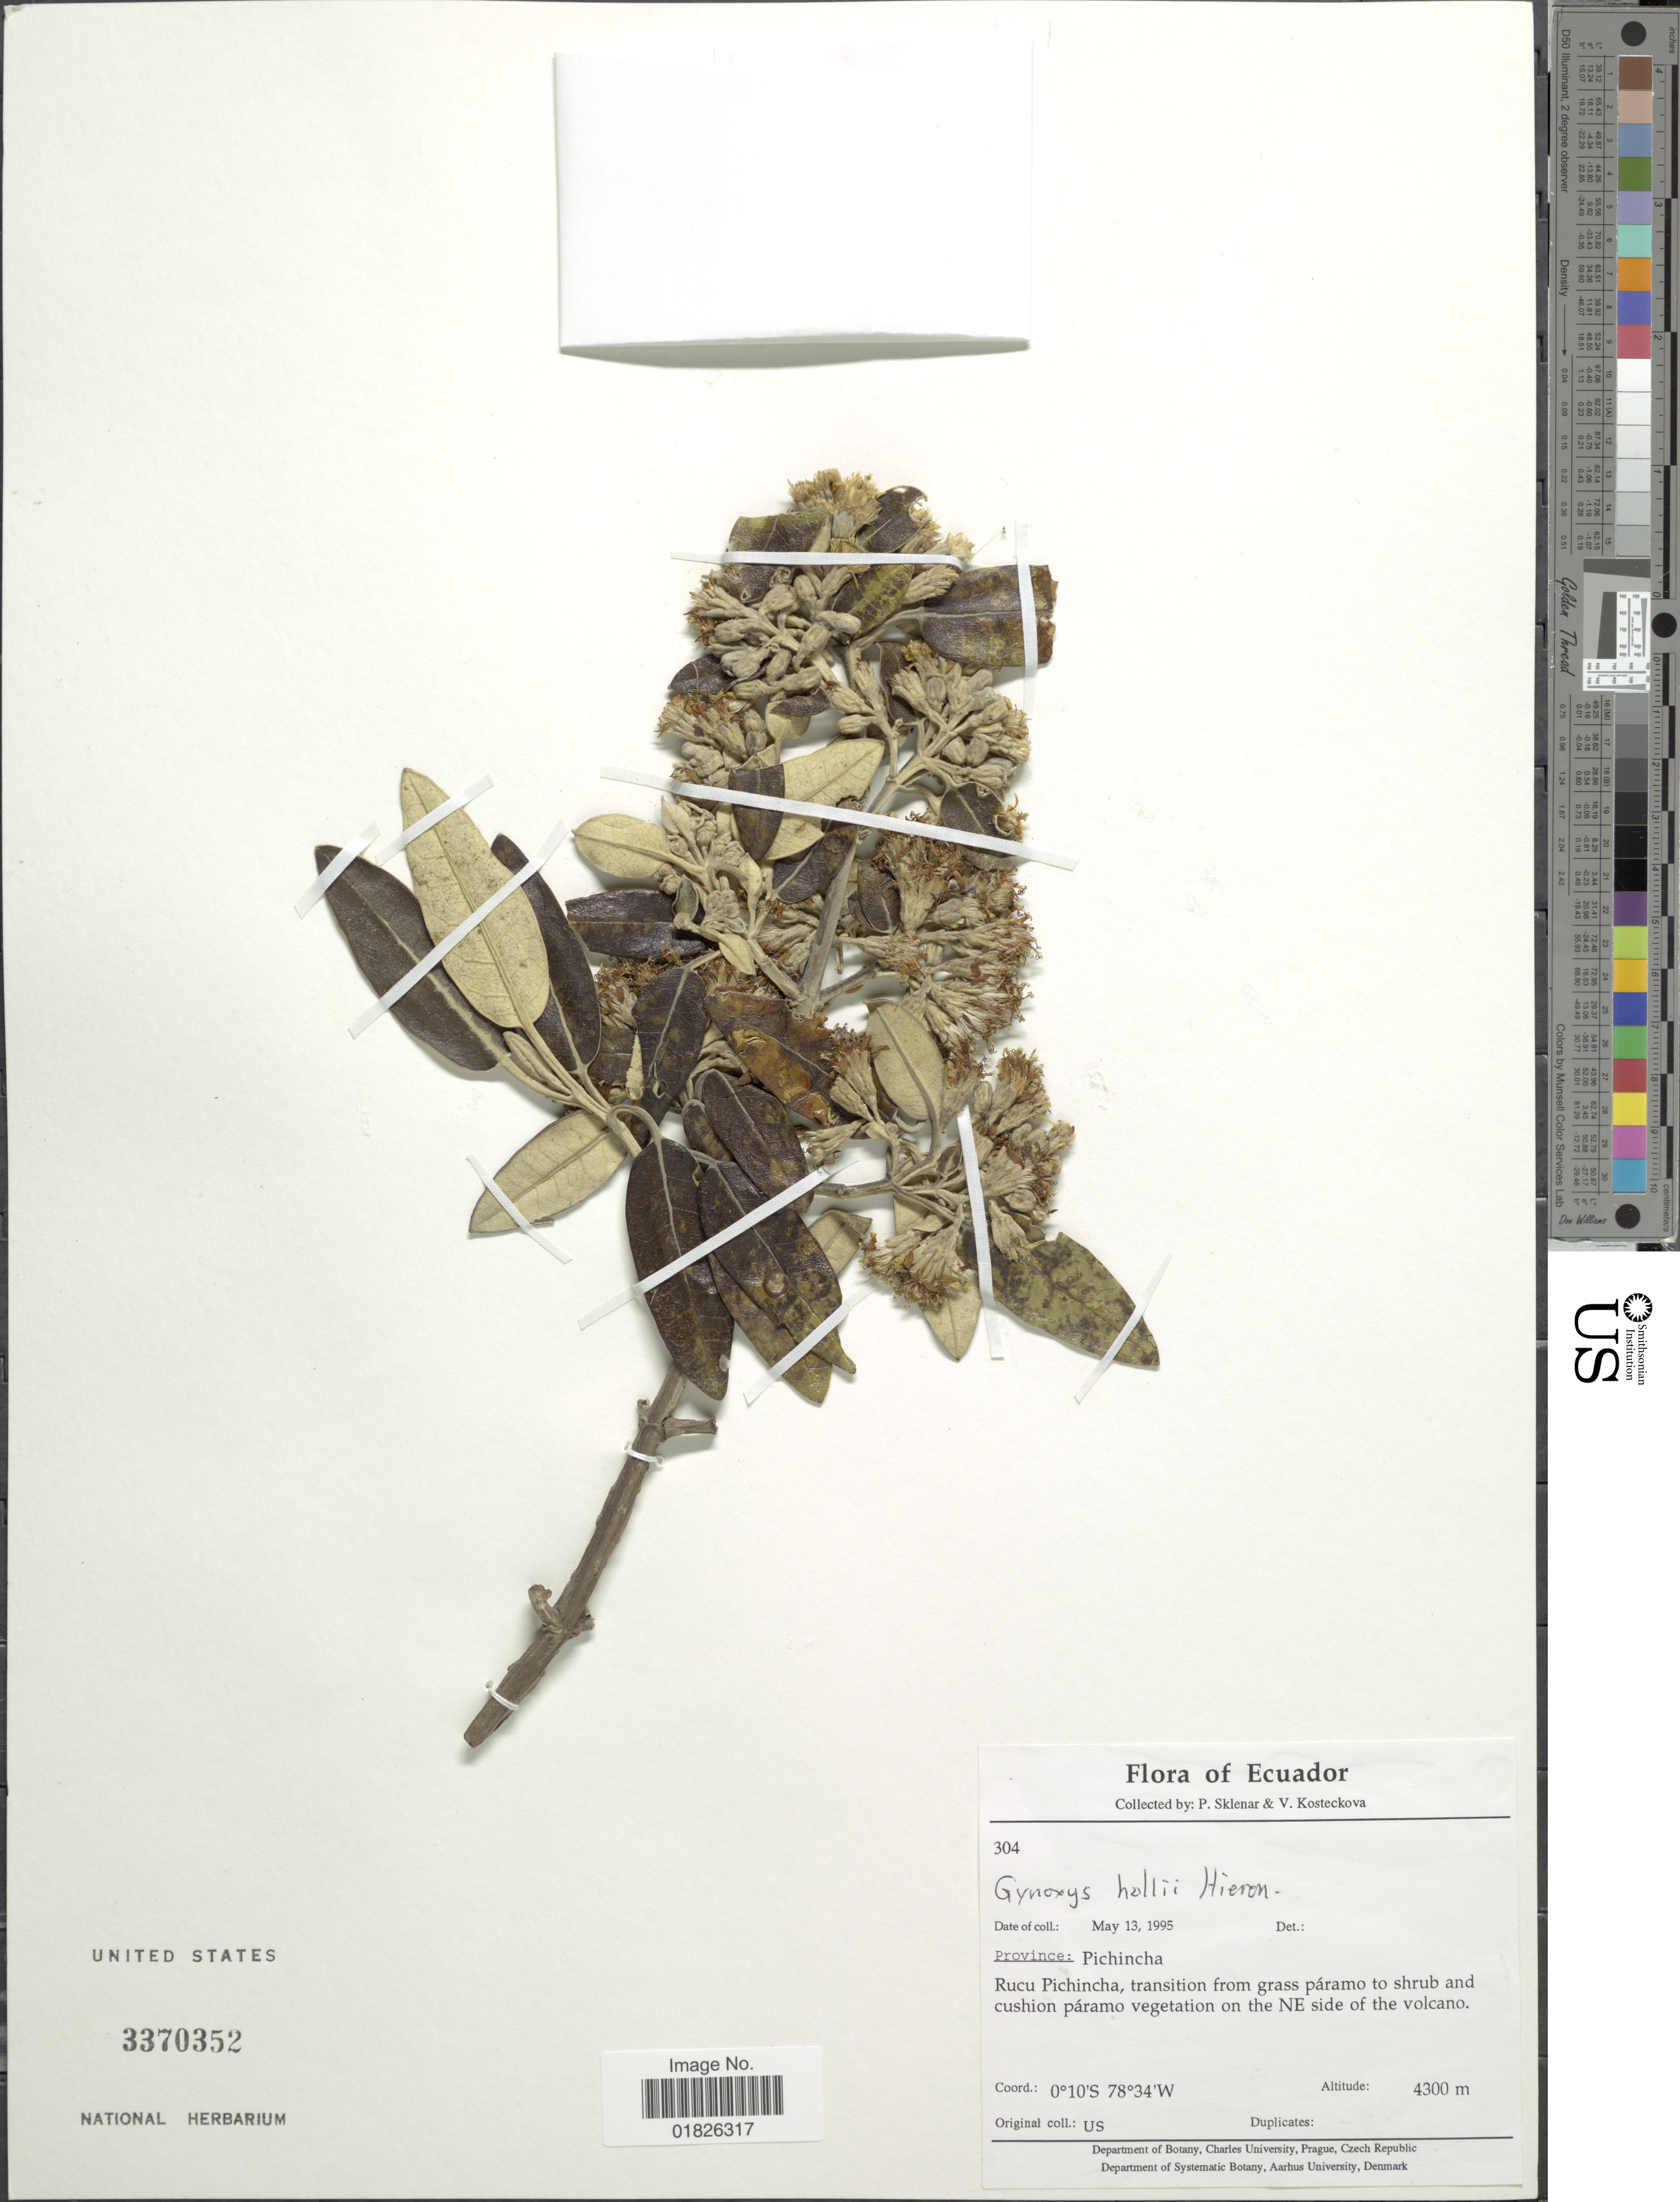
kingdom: Plantae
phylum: Tracheophyta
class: Magnoliopsida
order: Asterales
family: Asteraceae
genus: Gynoxys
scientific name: Gynoxys hallii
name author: Cass.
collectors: P. Sklenár & V. Kosteckova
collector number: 304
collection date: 1995-05-13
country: Ecuador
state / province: Pichincha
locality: Rucu Pichincha, transition from grass paramo to shrub and cushion paramo vegetation on the NE side of the volcano.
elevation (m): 4300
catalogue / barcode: US 3370352